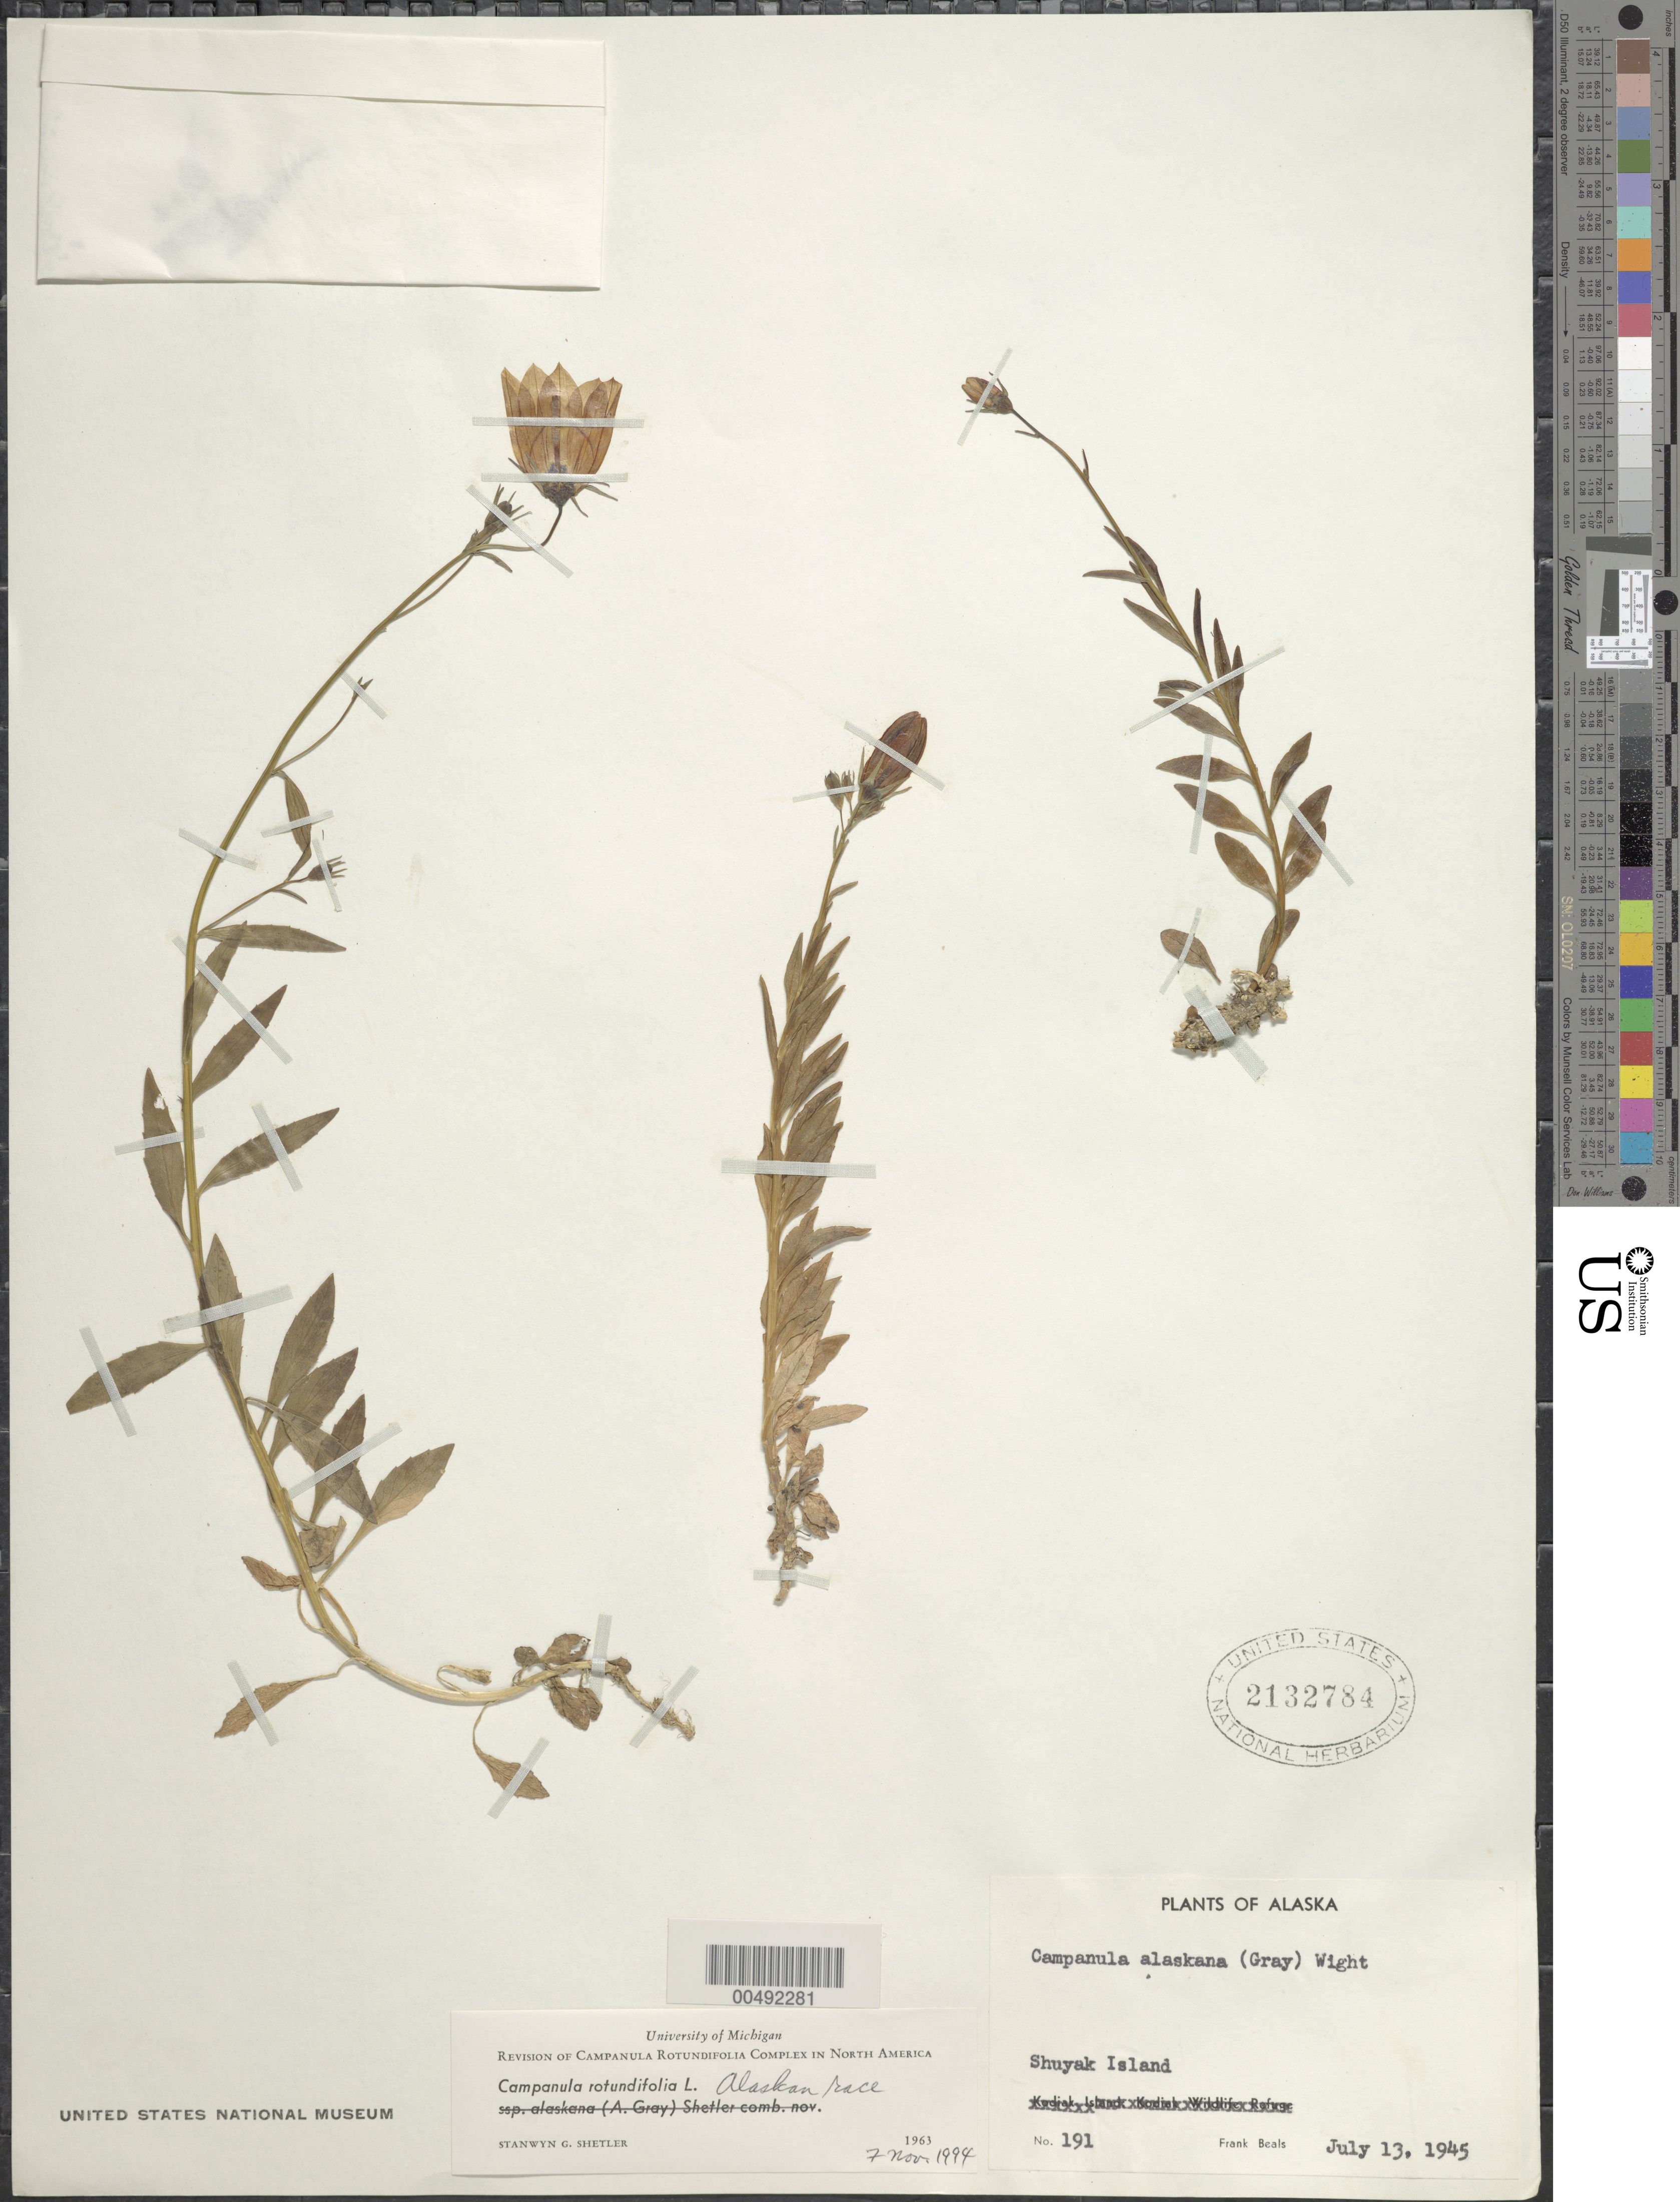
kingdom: Plantae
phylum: Tracheophyta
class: Magnoliopsida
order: Asterales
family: Campanulaceae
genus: Campanula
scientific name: Campanula rotundifolia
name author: L.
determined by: Shetler, Stanwyn G., (US), NMNH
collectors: F. Beals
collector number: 191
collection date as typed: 13 Jul 1945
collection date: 1945-07-13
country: United States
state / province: Alaska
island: Shuyak Island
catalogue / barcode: US 2132784